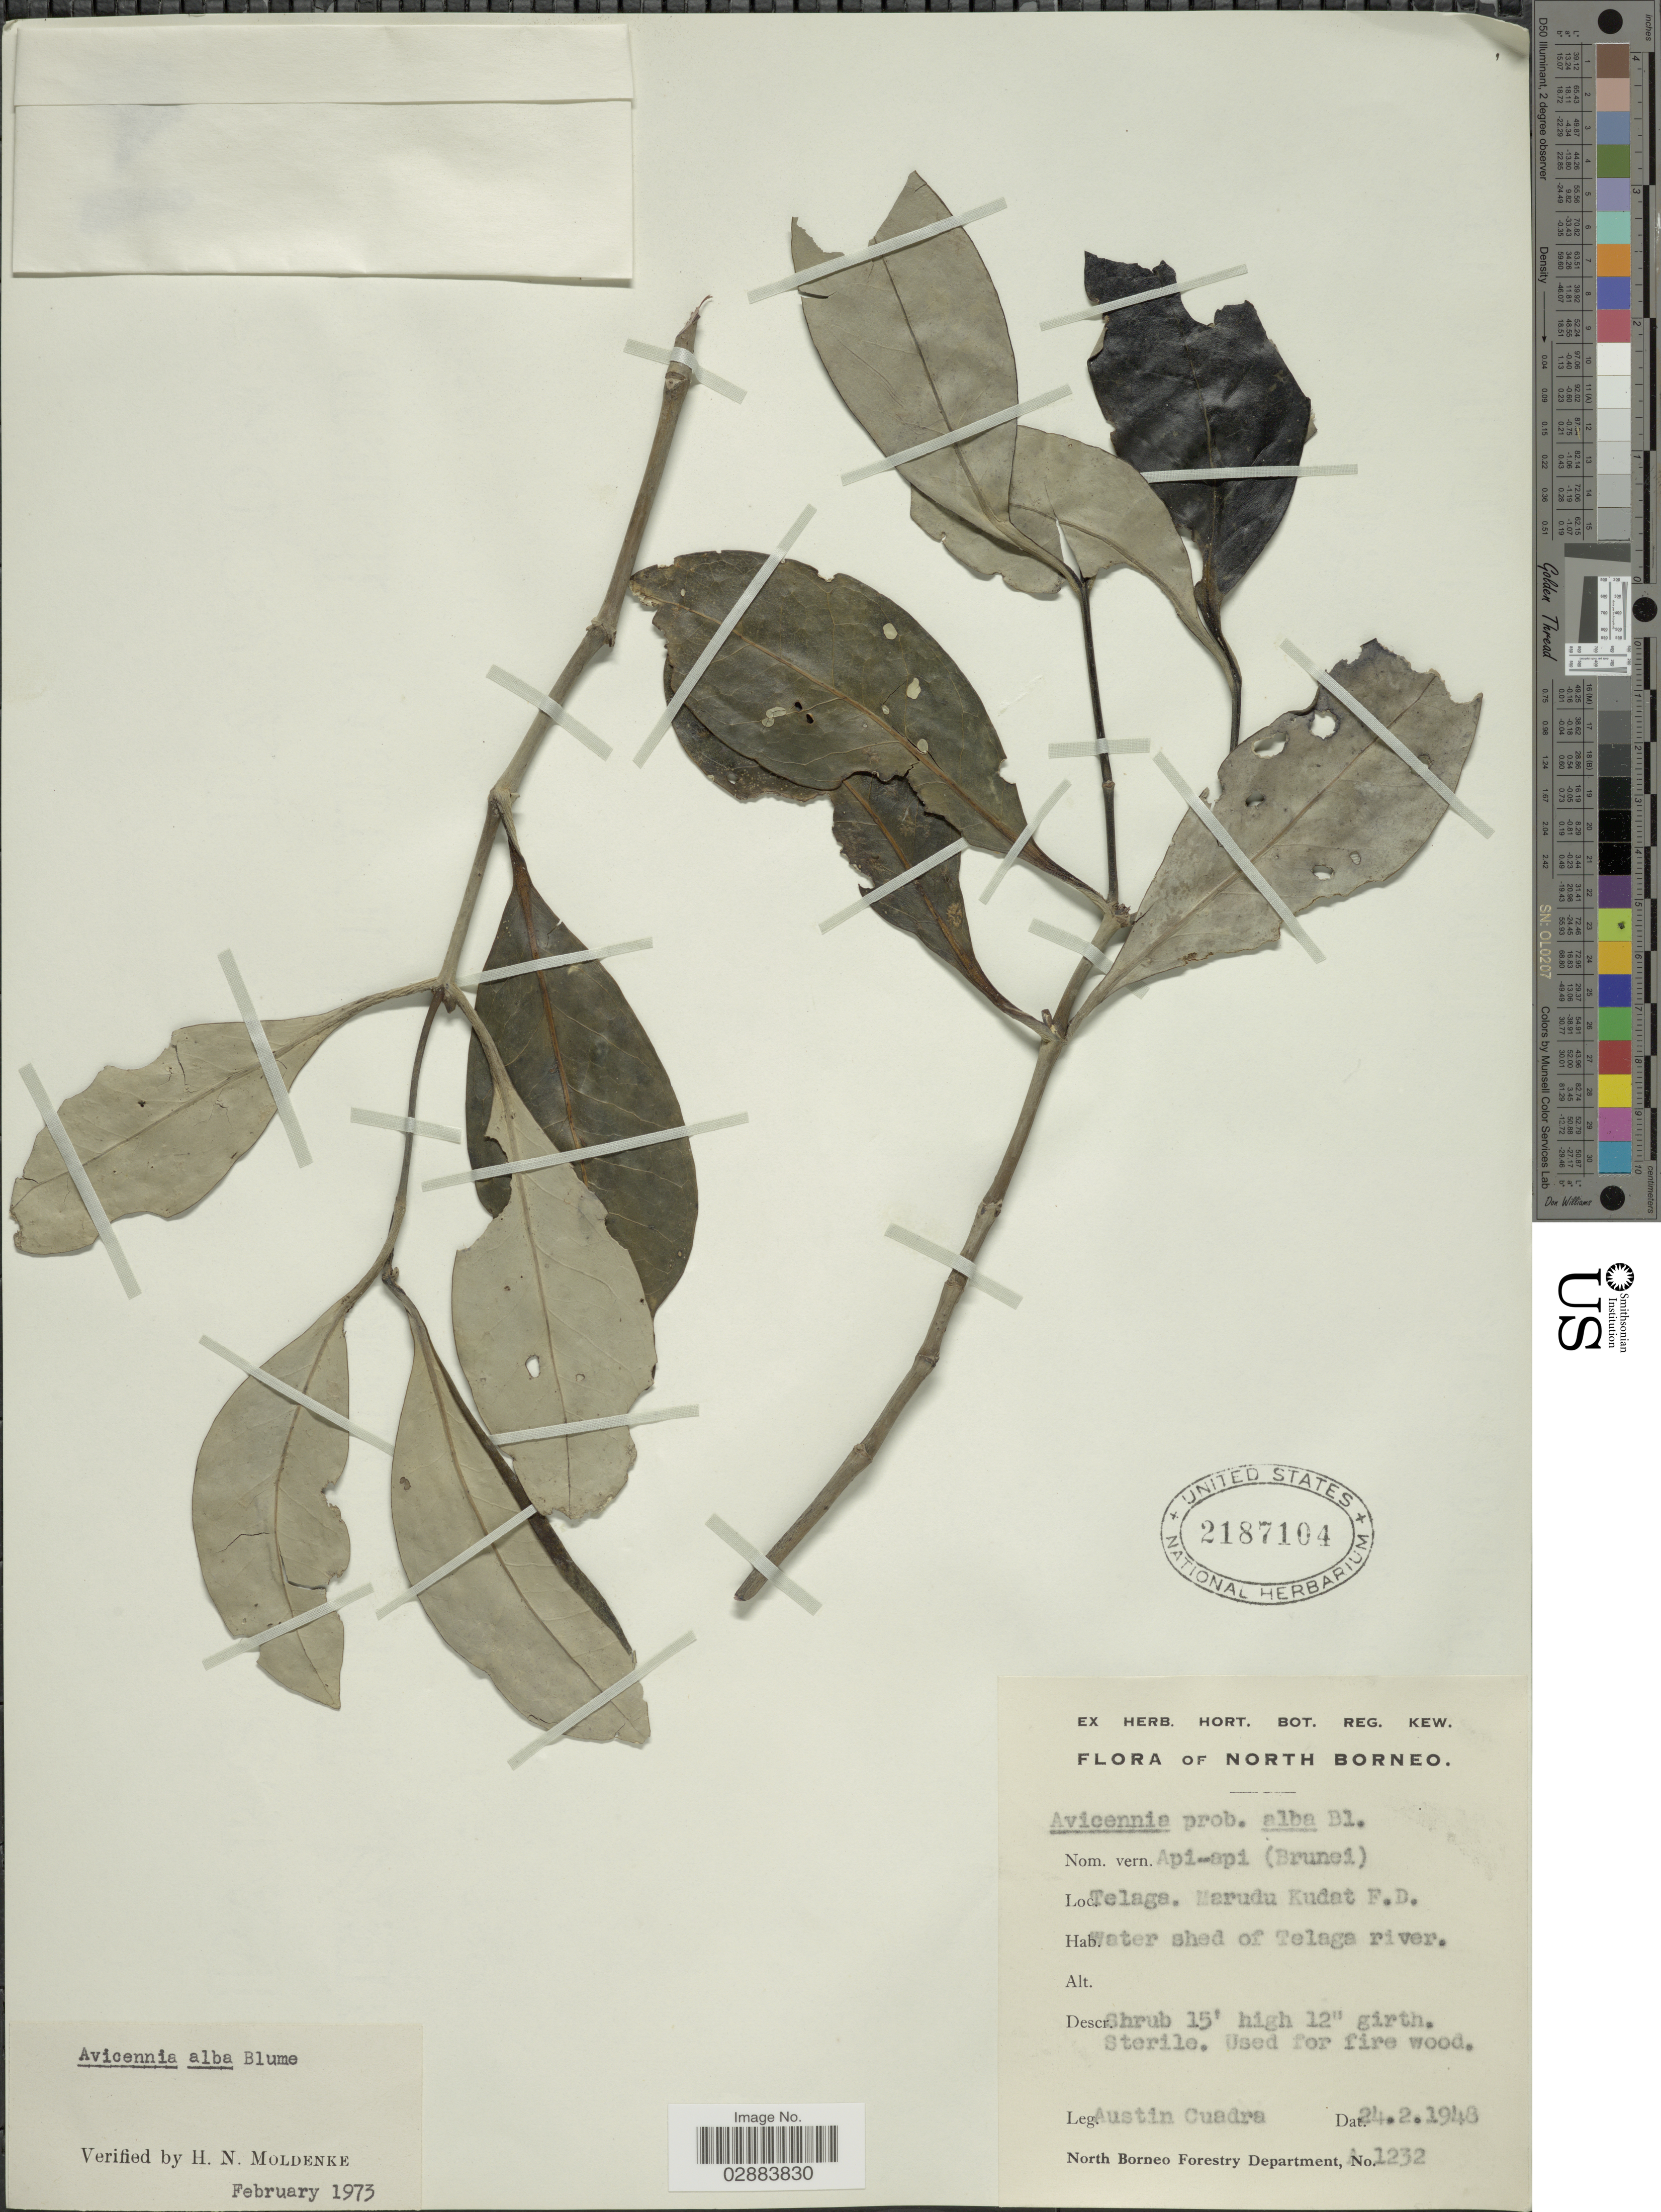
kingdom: Plantae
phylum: Tracheophyta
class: Magnoliopsida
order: Lamiales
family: Acanthaceae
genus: Avicennia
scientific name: Avicennia alba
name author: Blume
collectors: A. Cuadra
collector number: A1232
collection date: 1948-02-24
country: Malaysia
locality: North Borneo. Telaga. Marudu Kudat F.D. Water shed of Telaga river.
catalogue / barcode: US 2187104